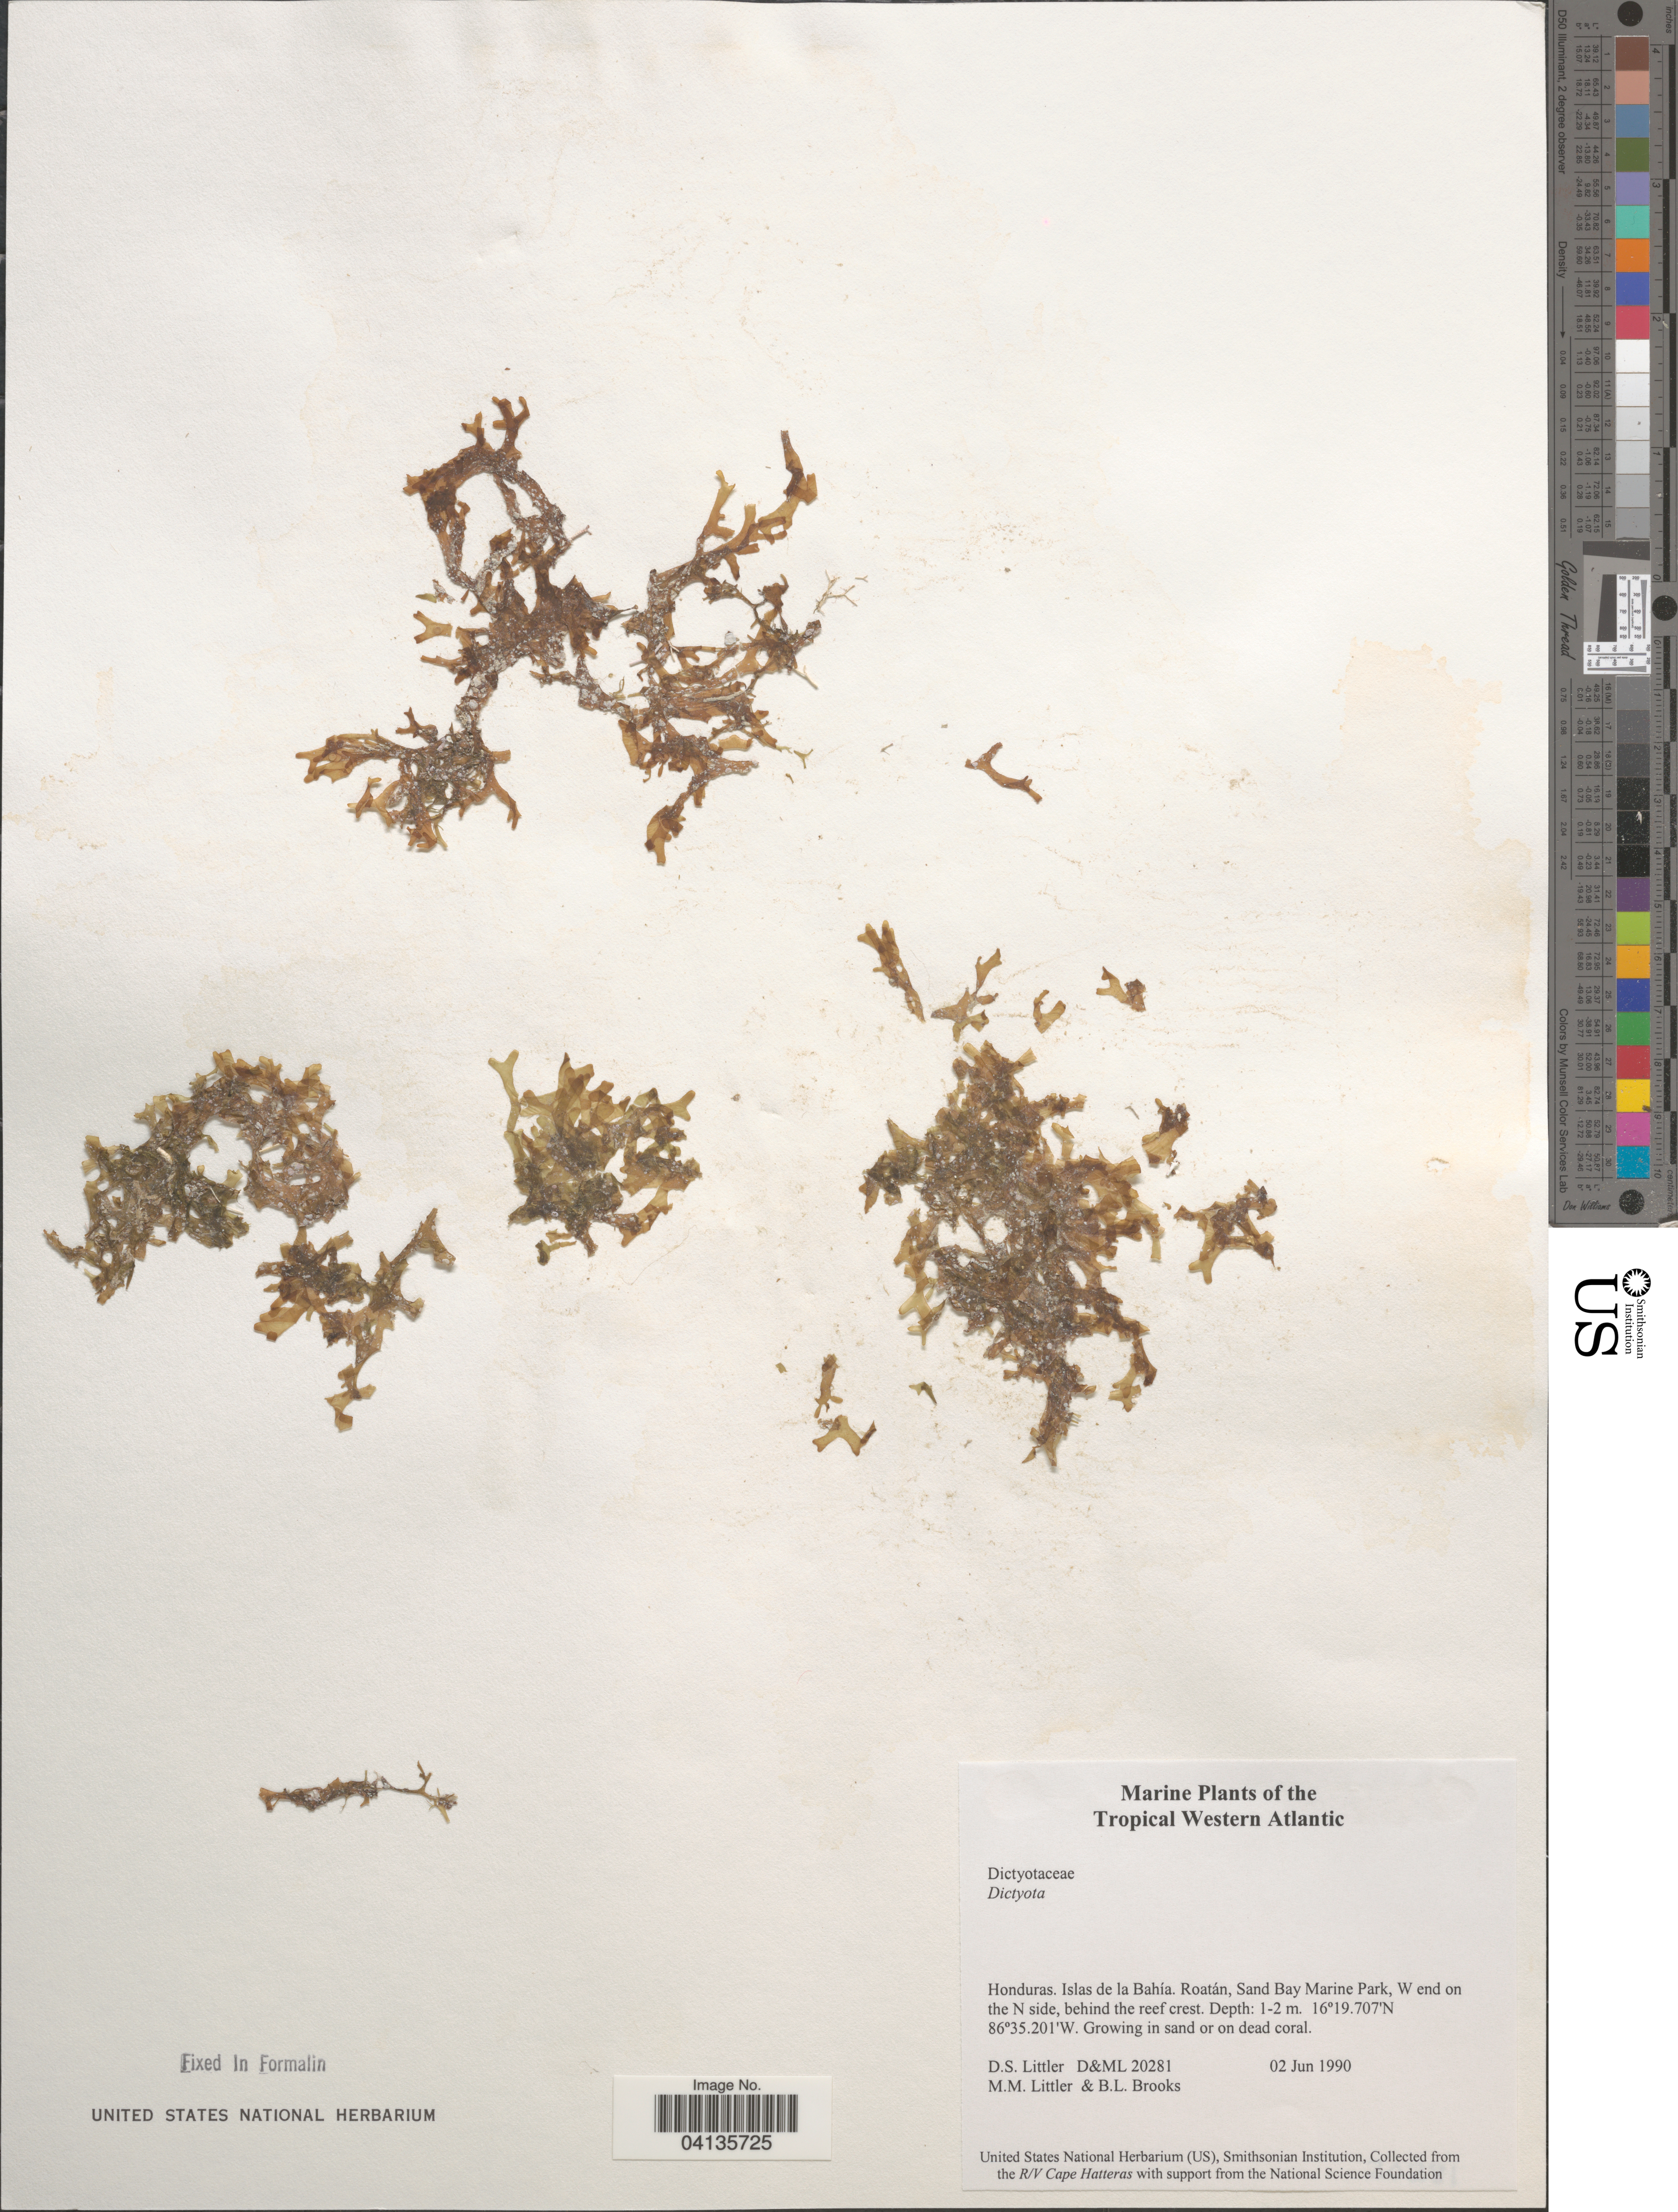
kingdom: Chromista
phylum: Ochrophyta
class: Phaeophyceae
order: Dictyotales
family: Dictyotaceae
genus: Dictyota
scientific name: Dictyota sp.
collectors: D. S. Littler & B. Brooks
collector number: D&ML20281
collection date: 1990-06-02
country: Honduras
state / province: Islas de la Bahía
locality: Tropical Western Atlantic. Roatán, Sand Bay Marine Park; W end on the N side, behind the reef crest.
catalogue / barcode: US 238548